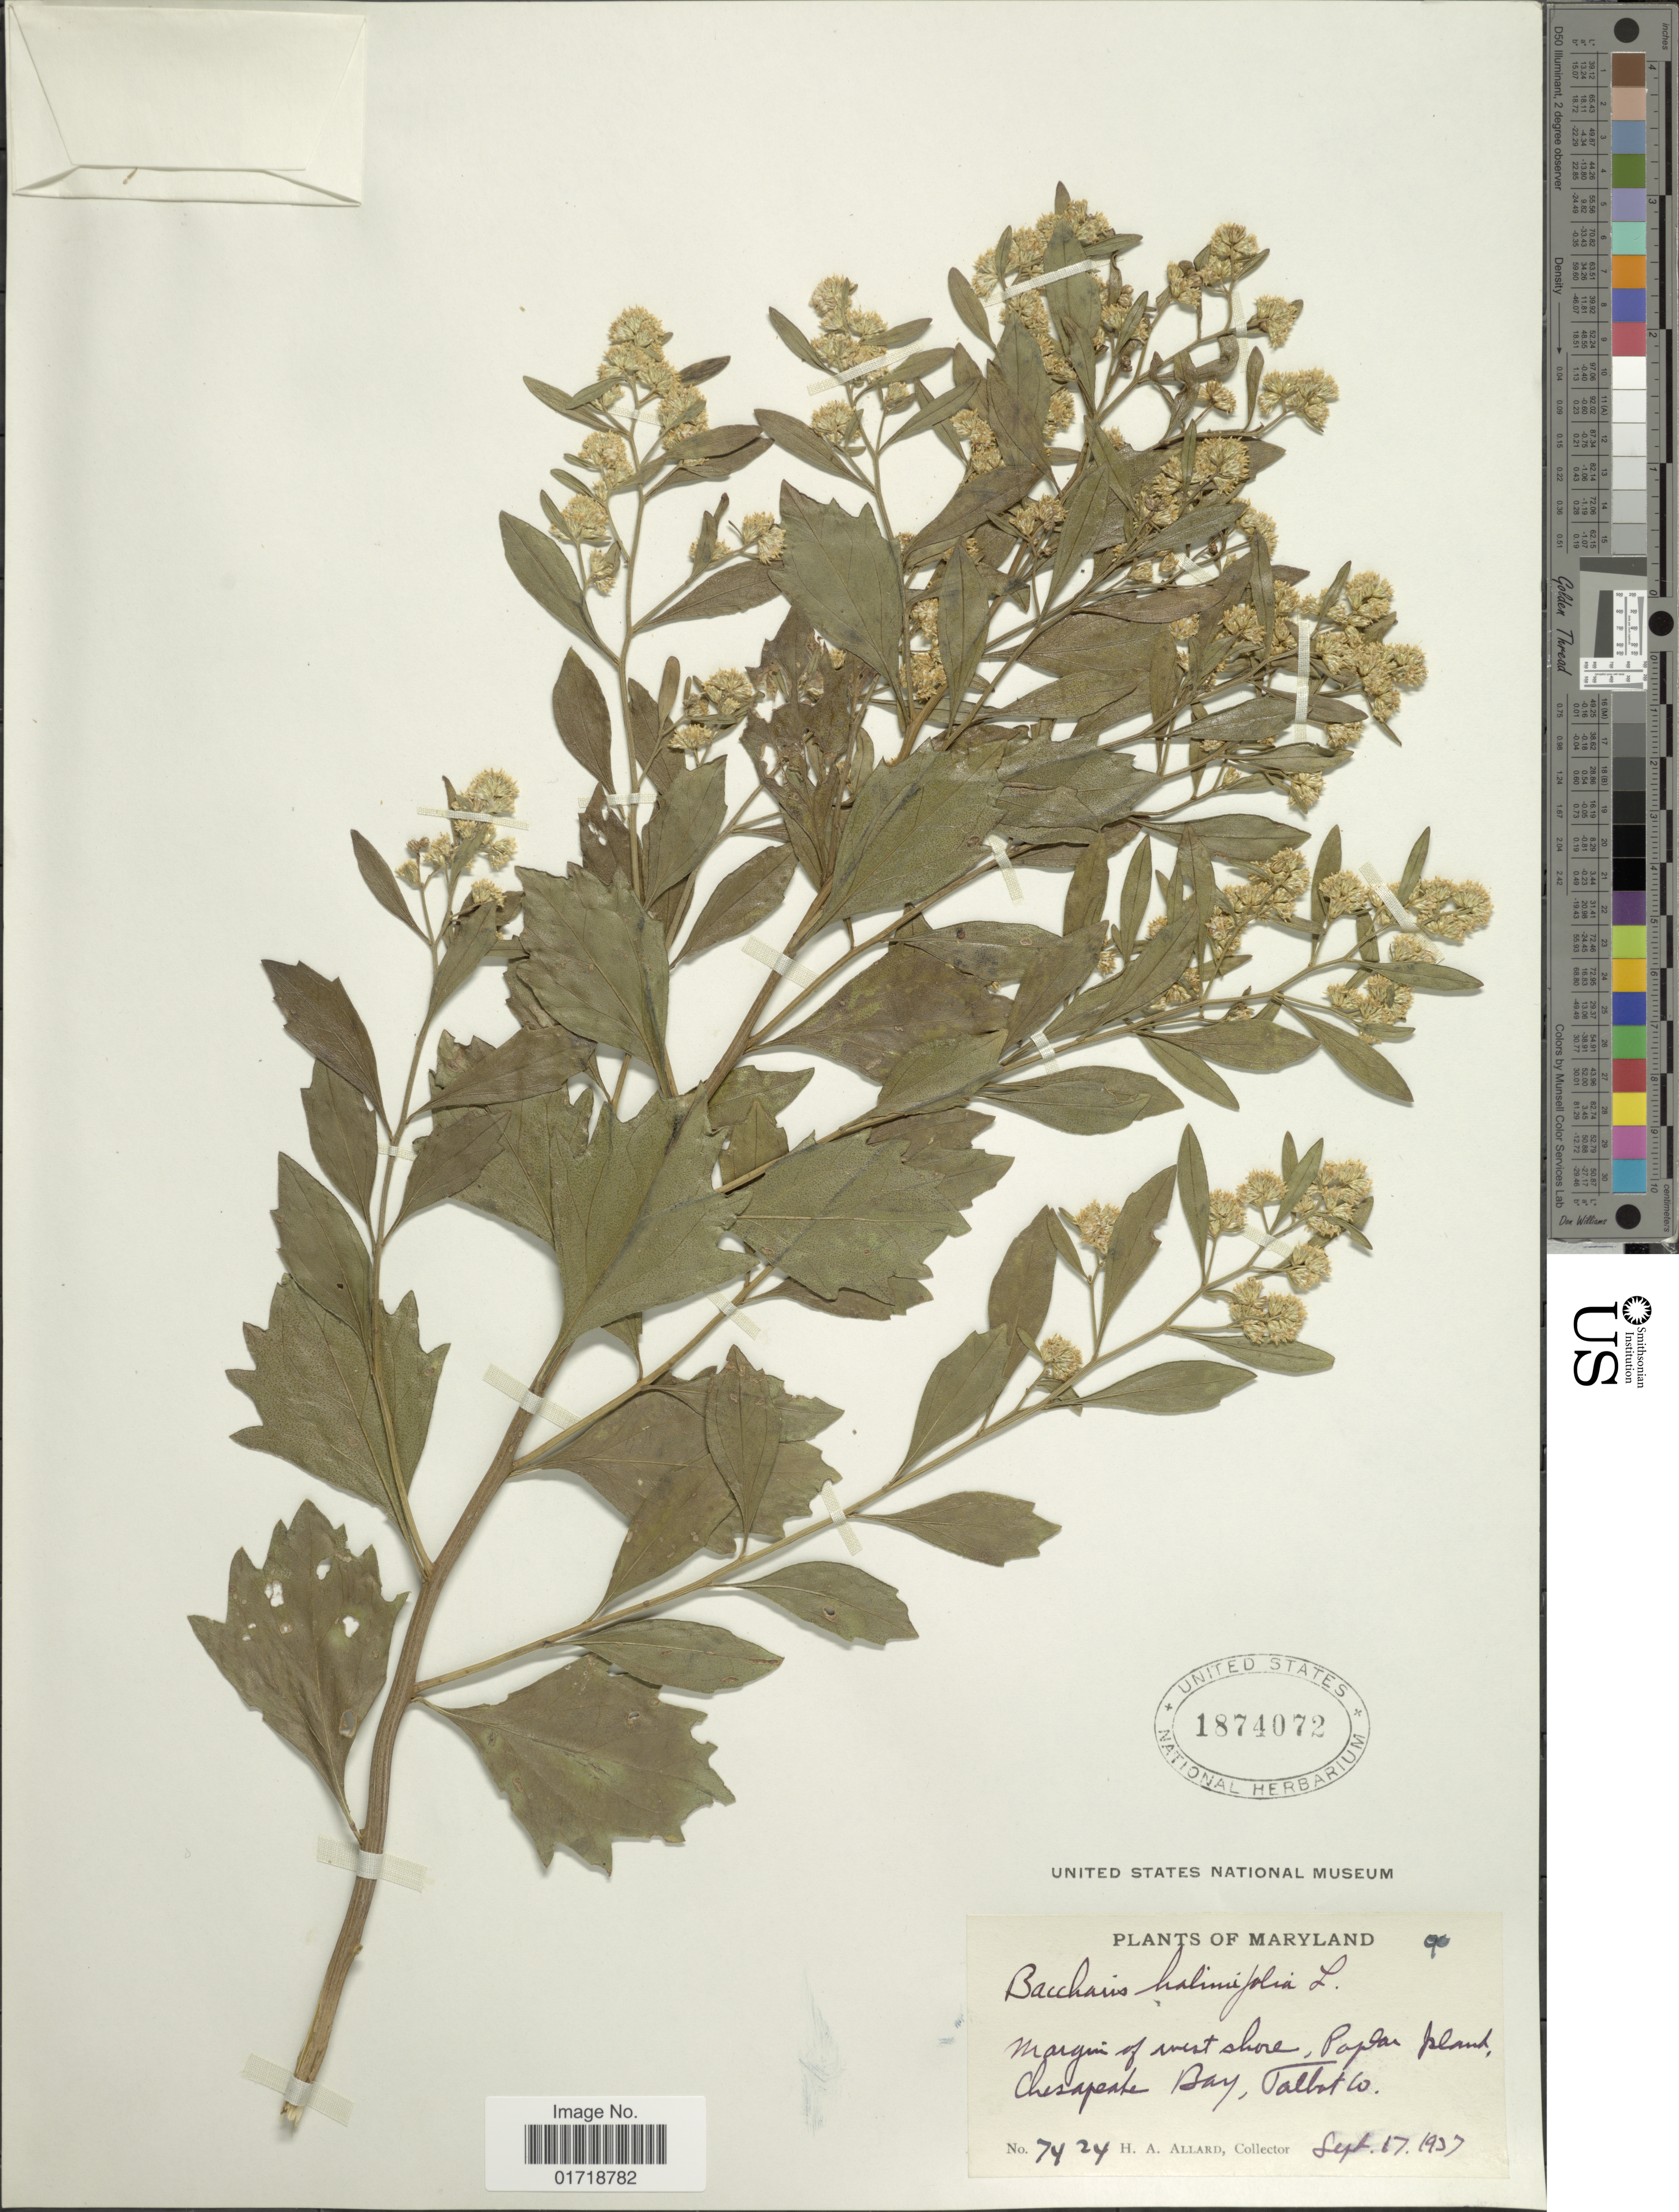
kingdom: Plantae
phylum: Tracheophyta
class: Magnoliopsida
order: Asterales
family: Asteraceae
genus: Baccharis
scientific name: Baccharis halimifolia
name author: L.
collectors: H. A. Allard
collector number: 7424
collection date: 1937-09-17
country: United States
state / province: Maryland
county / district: Talbot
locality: Margin of West shore, Paper plant Chesapeake Bay, Talbot Co.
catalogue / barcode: US 1874072